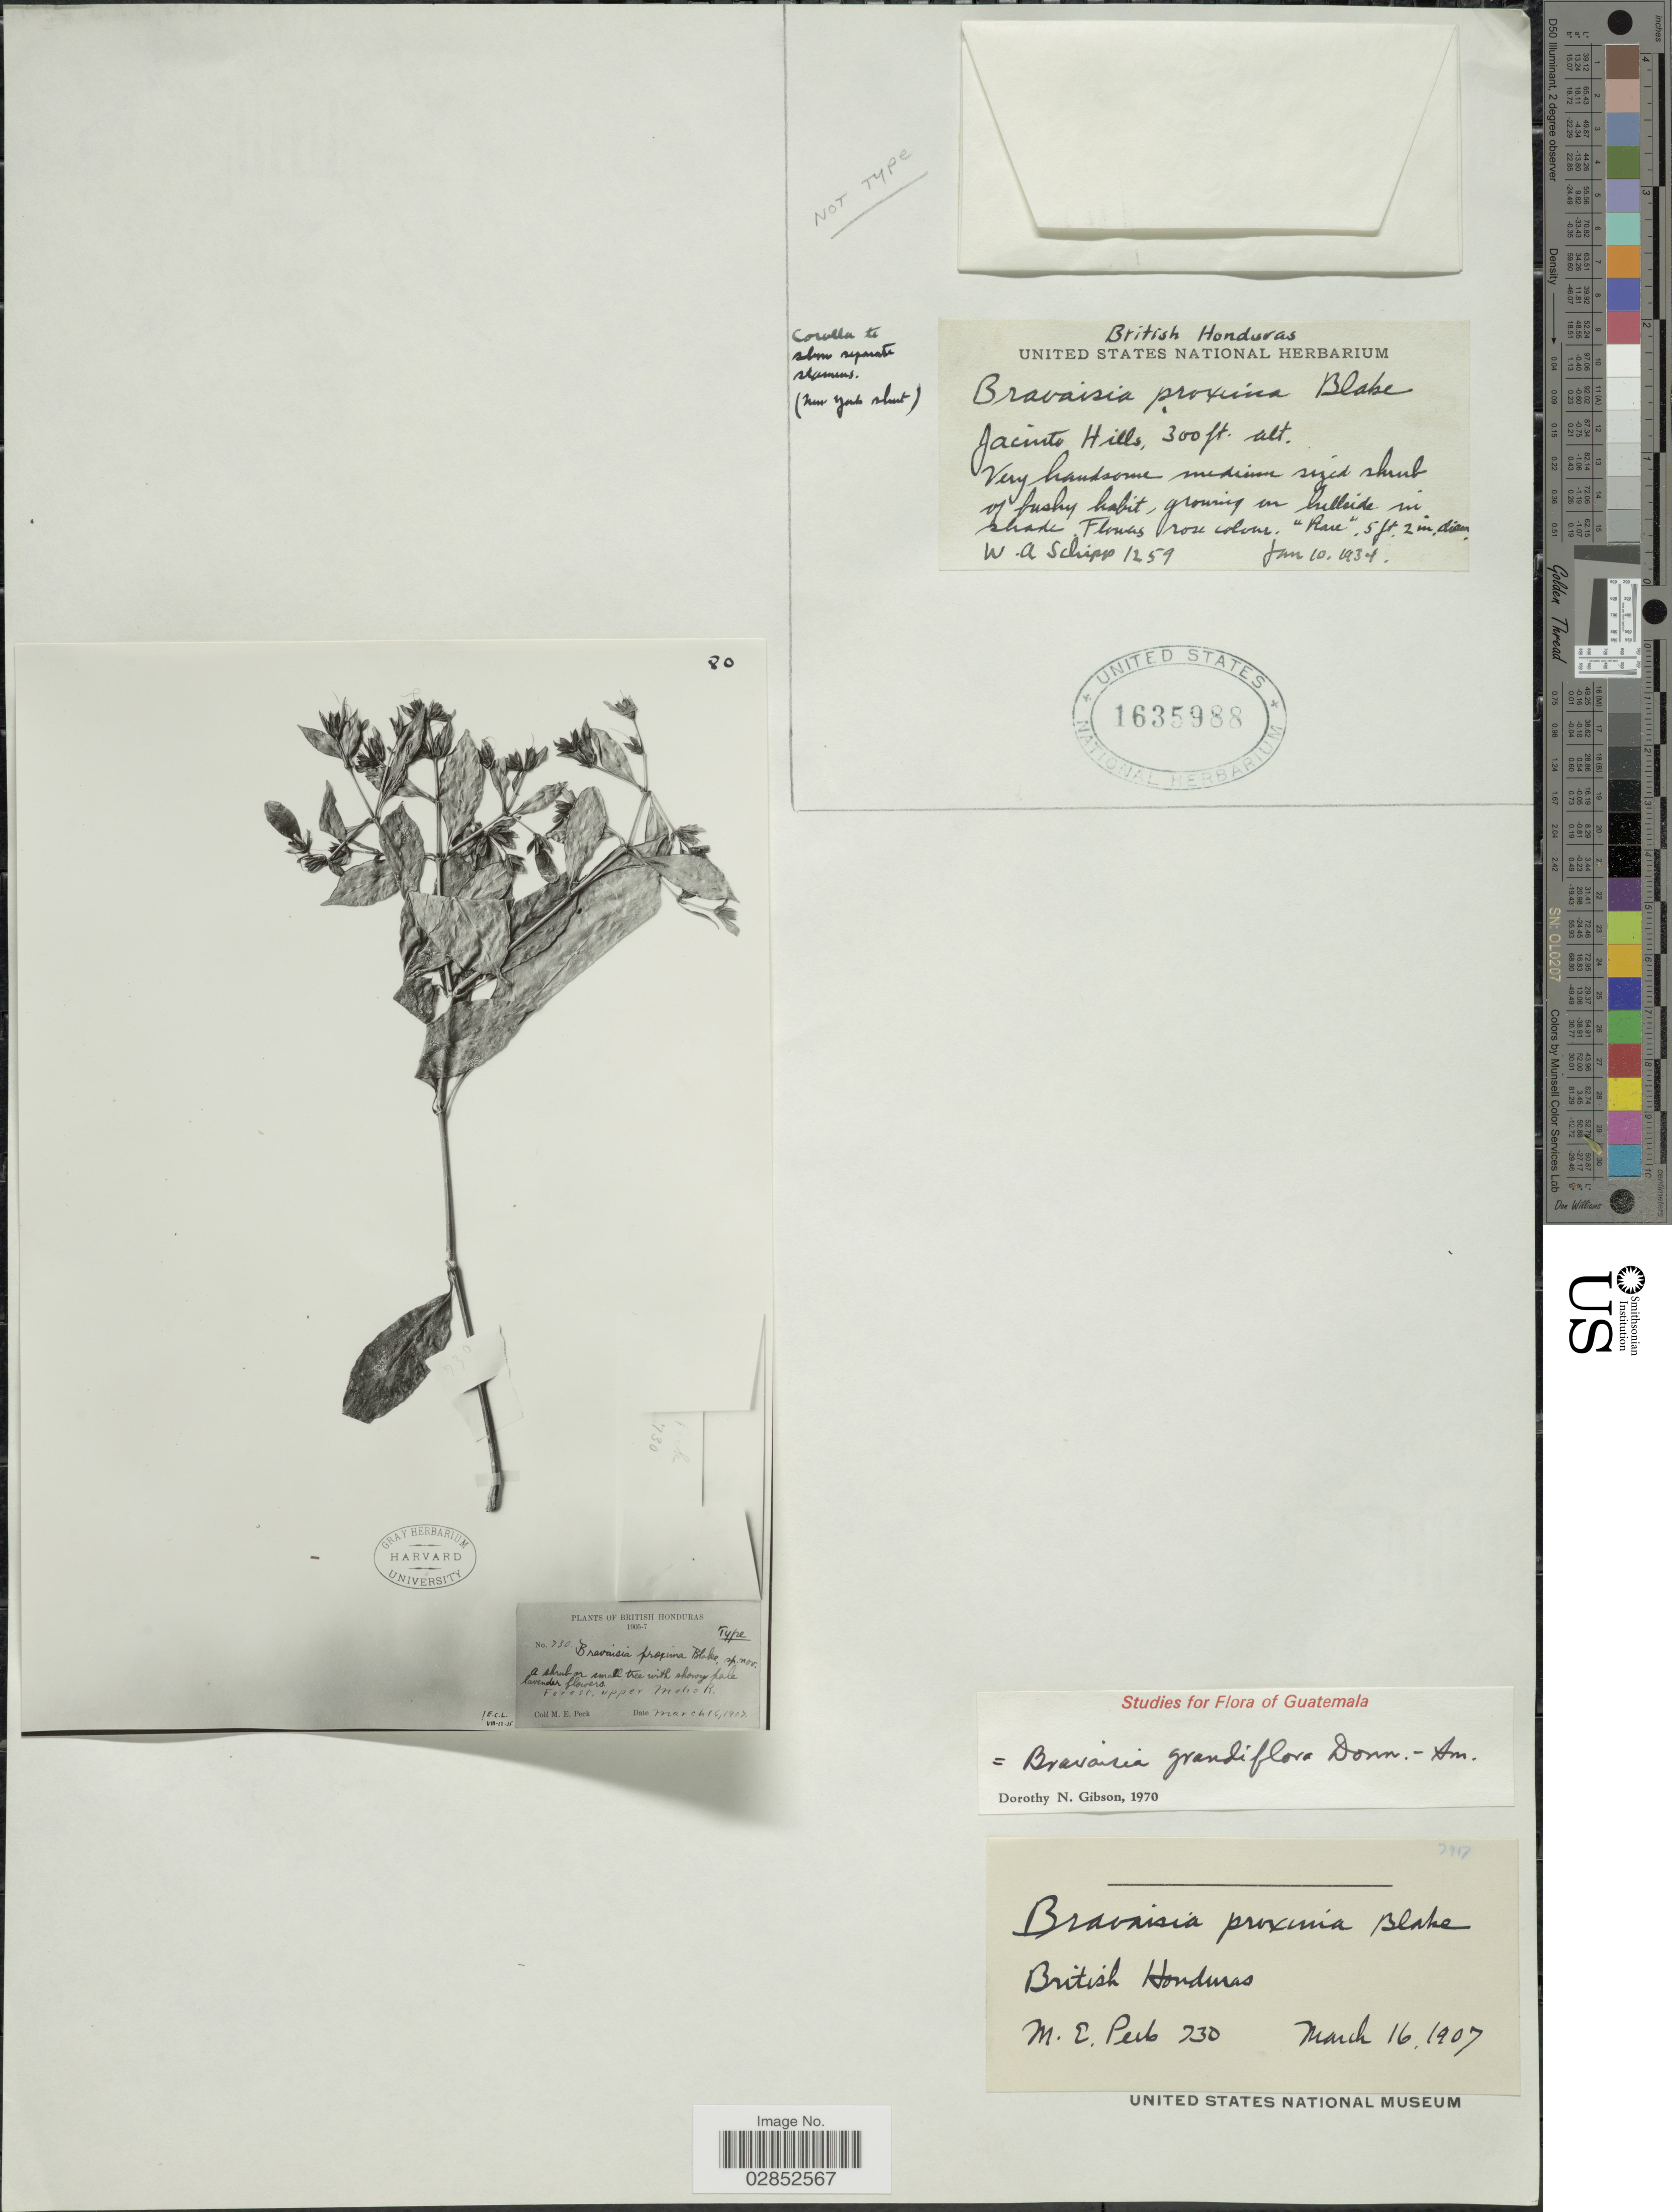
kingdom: Plantae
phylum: Tracheophyta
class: Magnoliopsida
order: Lamiales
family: Acanthaceae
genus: Bravaisia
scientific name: Bravaisia grandiflora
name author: Donn. Sm.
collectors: W. Schipp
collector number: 1259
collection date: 1934-01-10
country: Belize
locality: British Honduras, Jacinto Hills.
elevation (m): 91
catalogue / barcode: US 1635988-2